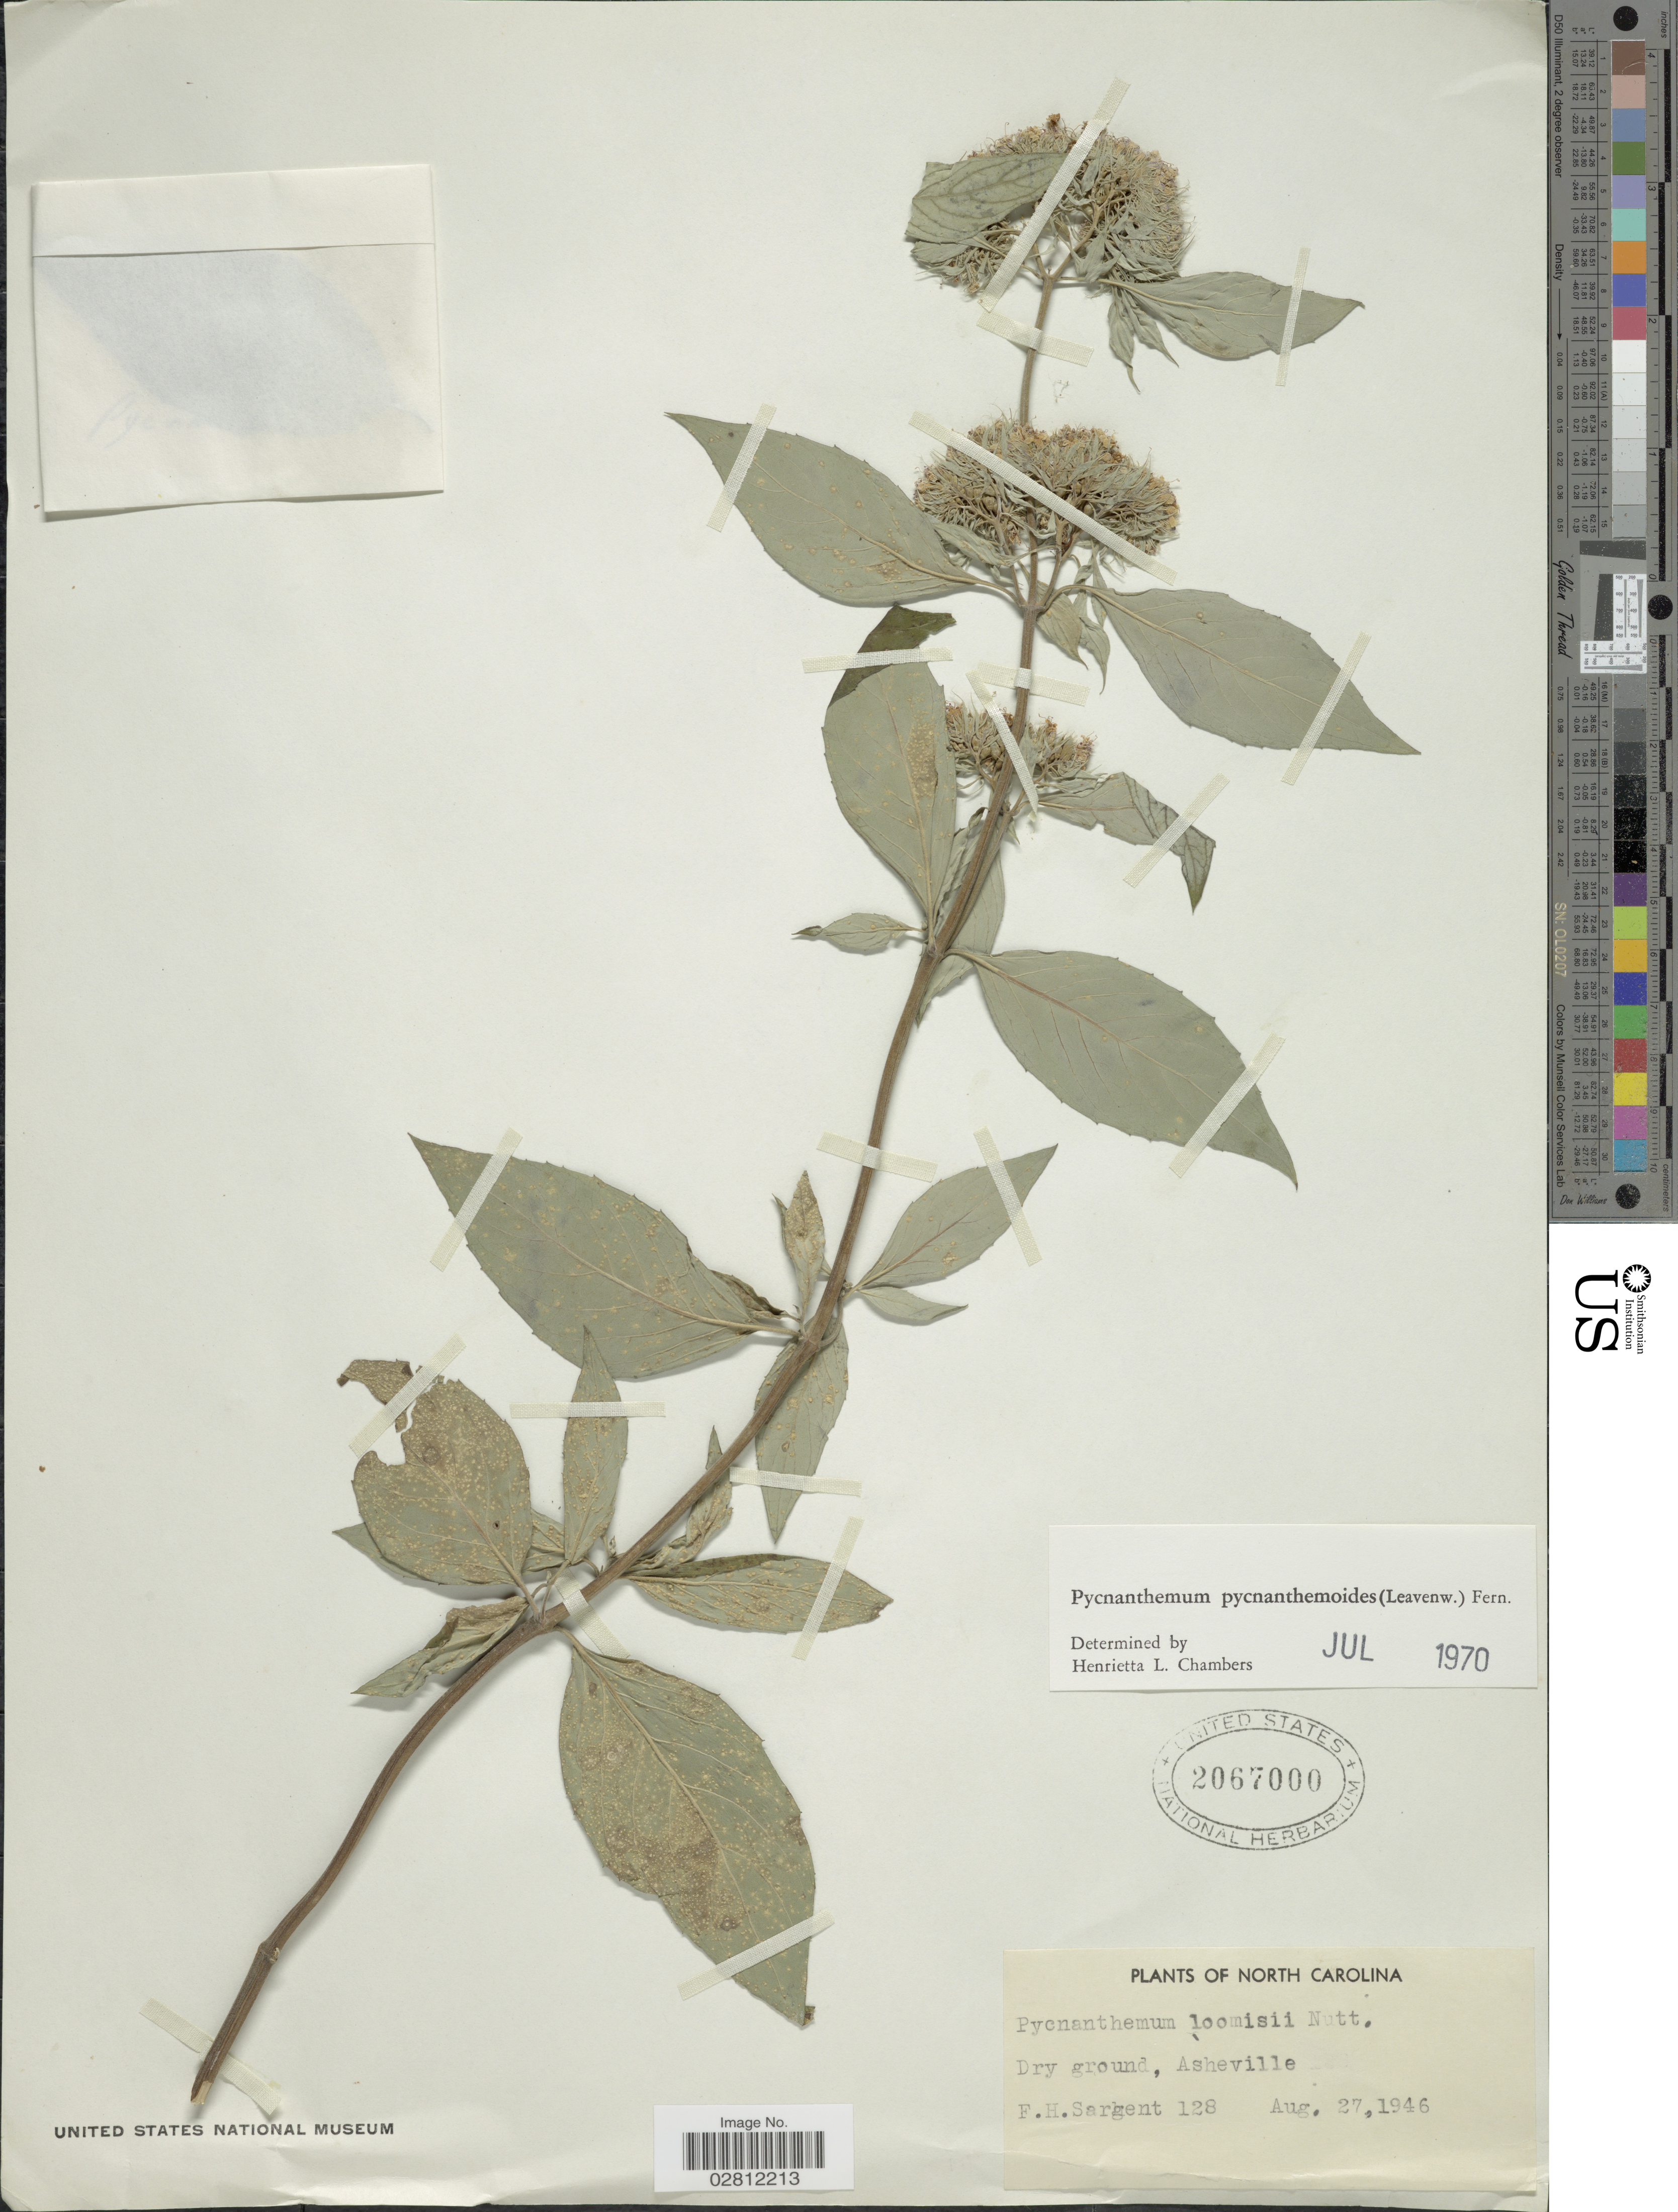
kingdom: Plantae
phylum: Tracheophyta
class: Magnoliopsida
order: Lamiales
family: Lamiaceae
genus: Pycnanthemum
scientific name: Pycnanthemum viridifolium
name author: E. Grant & Epling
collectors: F. H. Sargent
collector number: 128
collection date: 1946-08-27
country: United States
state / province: North Carolina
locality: Asheville.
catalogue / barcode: US 2067000